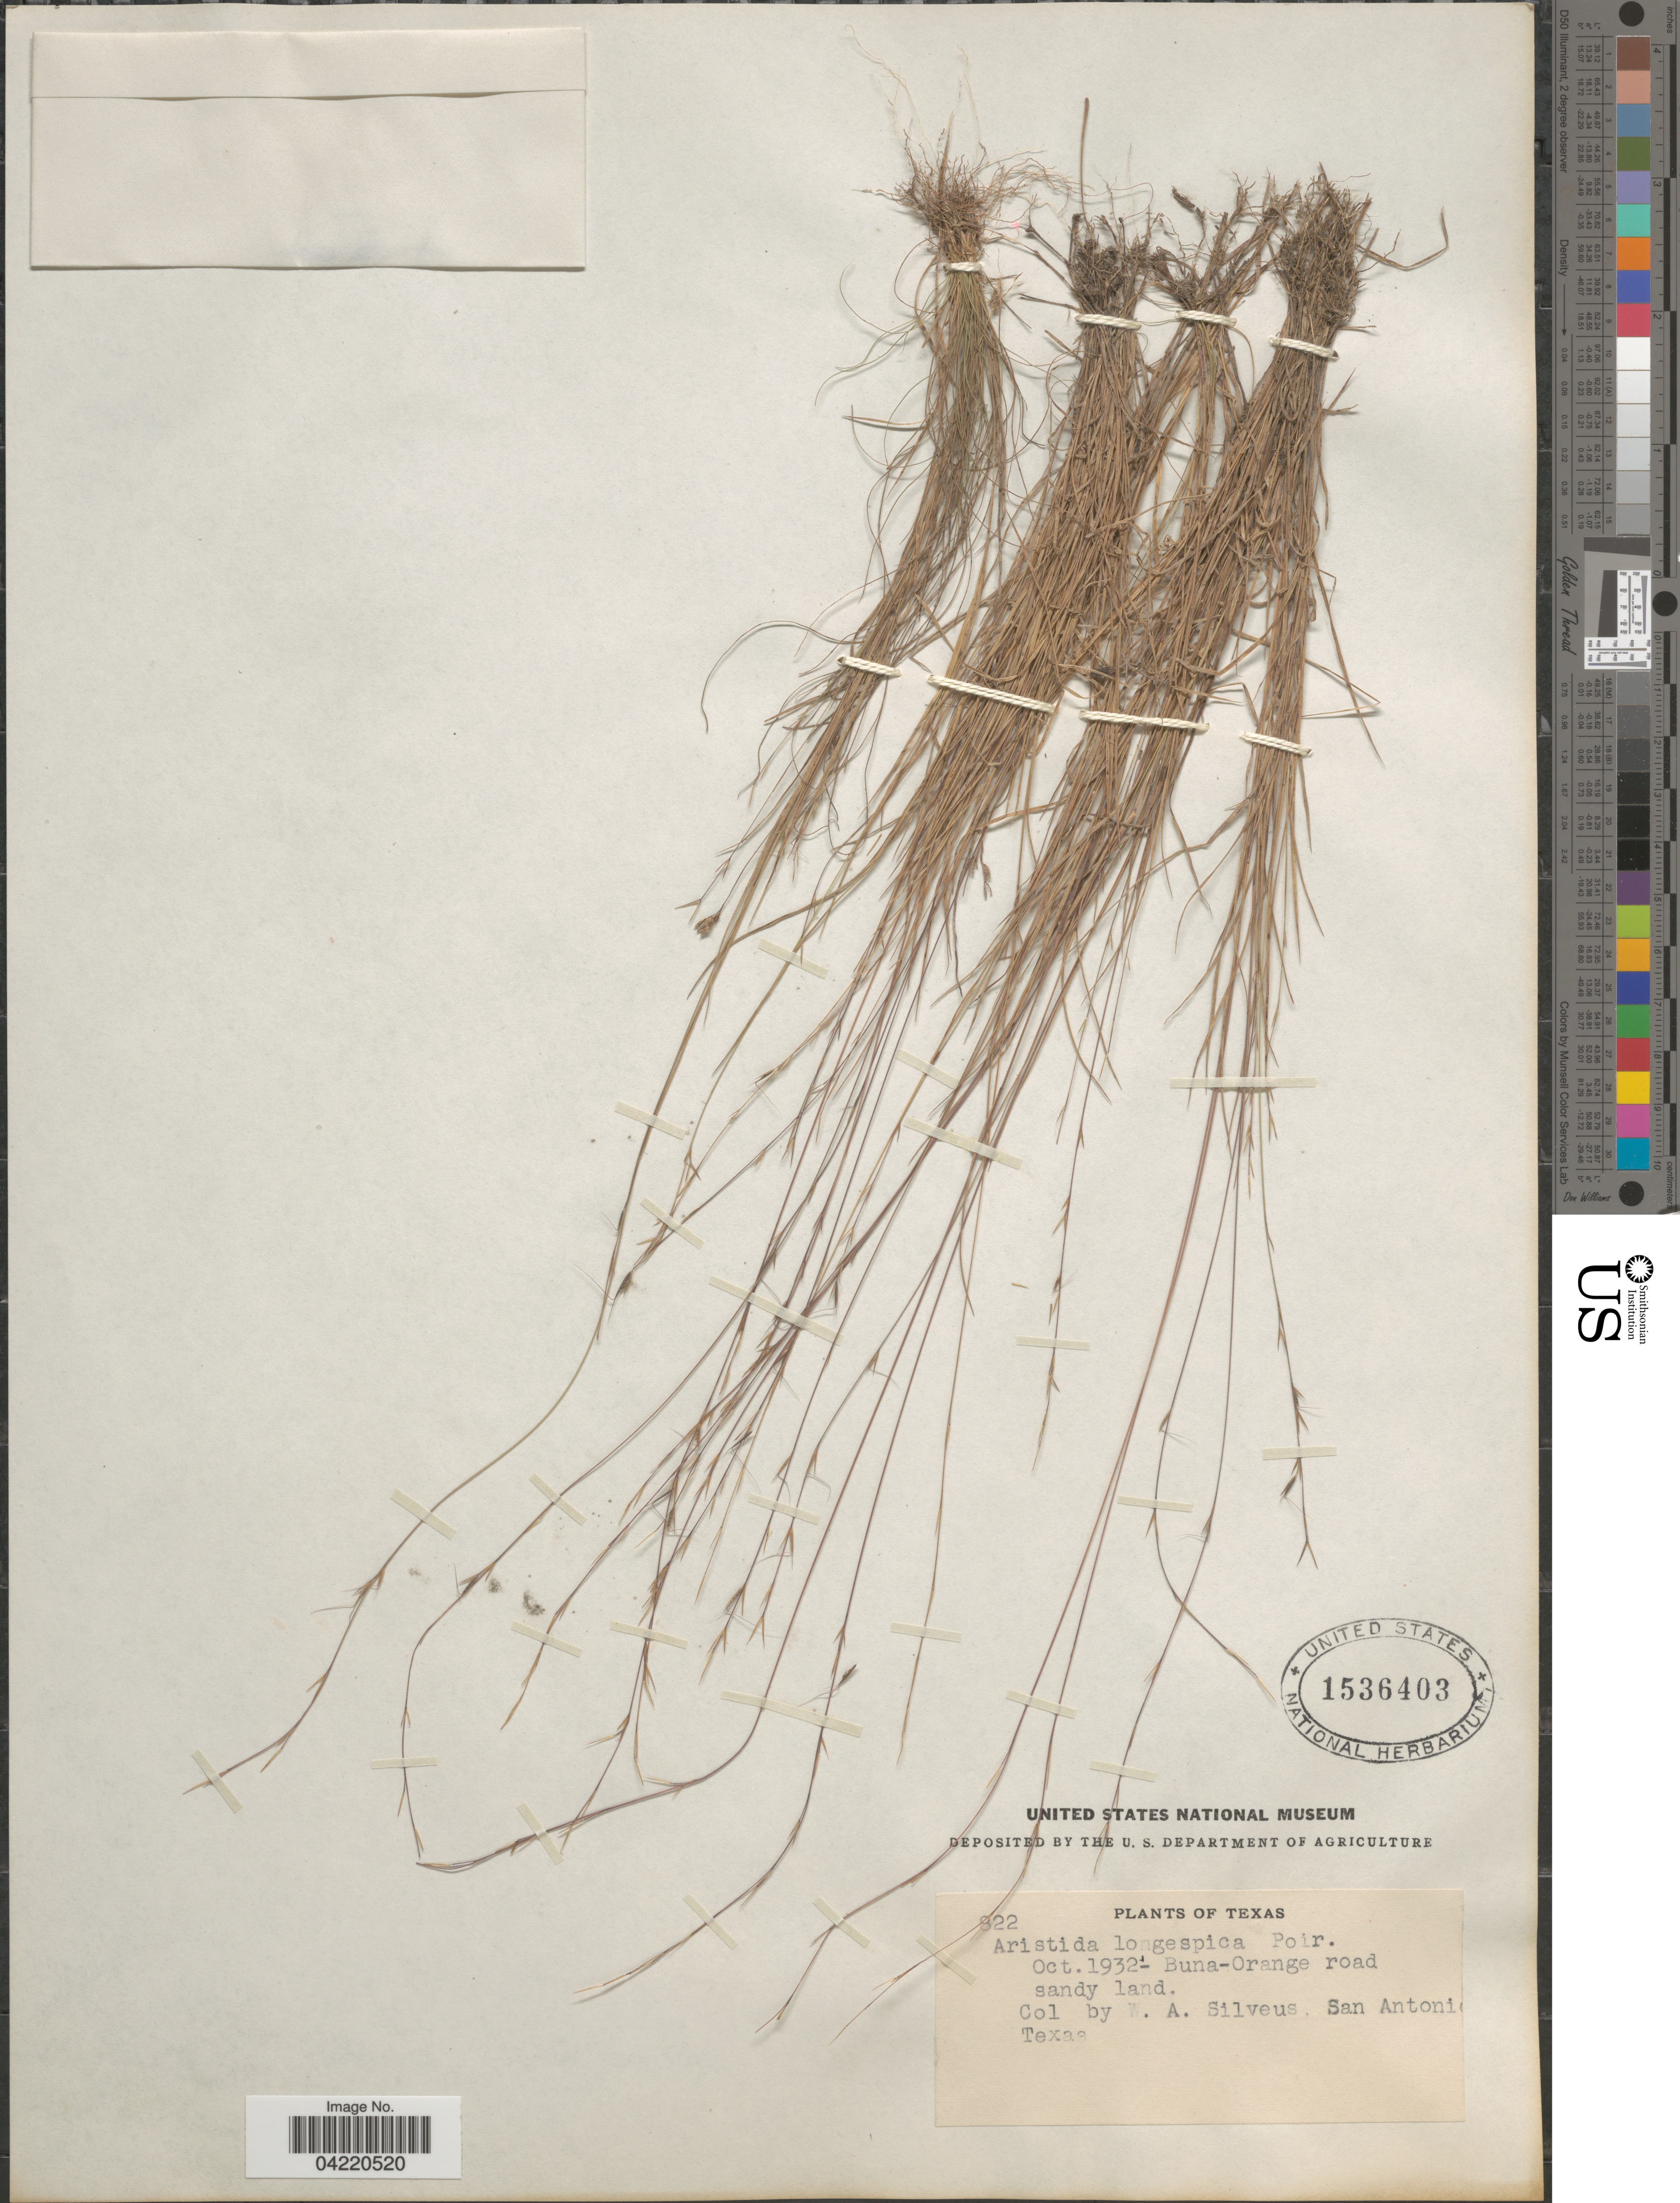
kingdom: Plantae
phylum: Tracheophyta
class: Liliopsida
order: Poales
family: Poaceae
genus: Aristida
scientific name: Aristida longespica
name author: Poir.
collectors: W. Silveus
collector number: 822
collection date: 1932-10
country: United States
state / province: Texas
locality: Buna-Orange road sandy land.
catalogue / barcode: US 1536403